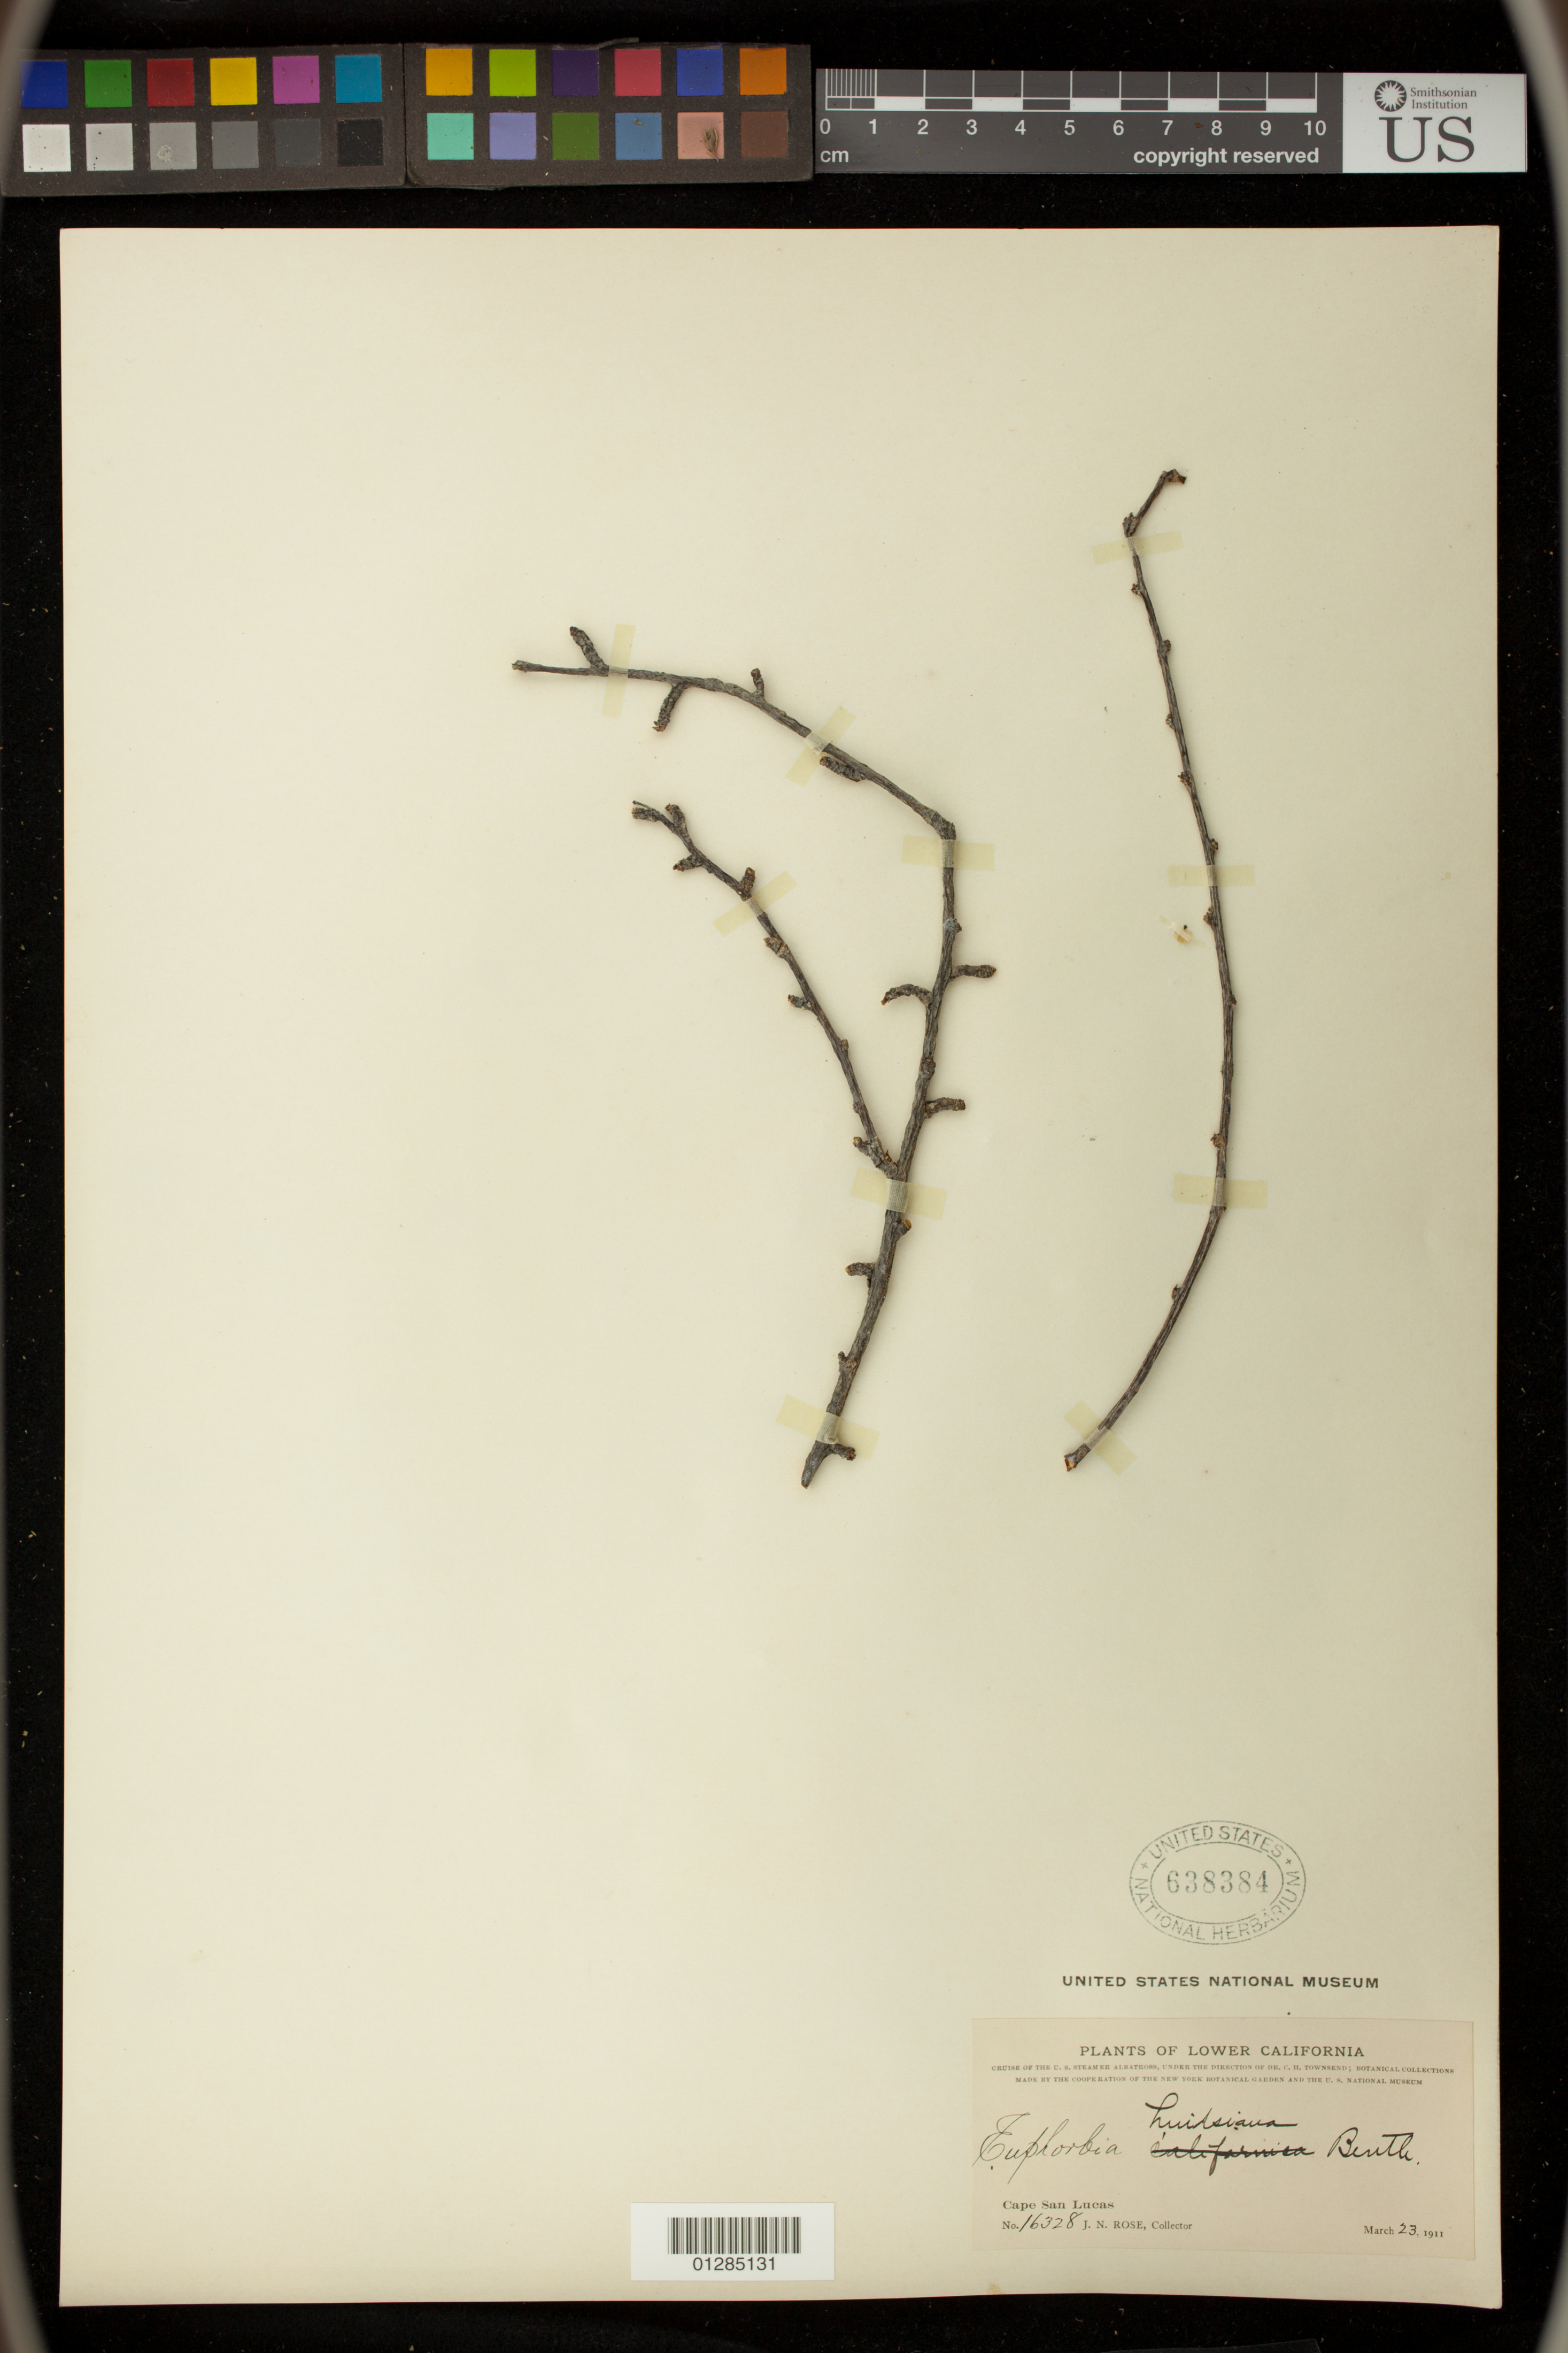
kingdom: Plantae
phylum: Tracheophyta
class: Magnoliopsida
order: Malpighiales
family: Euphorbiaceae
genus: Euphorbia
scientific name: Euphorbia californica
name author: Benth.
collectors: J. N. Rose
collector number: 16328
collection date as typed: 23 Mar 1911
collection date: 1911-03-23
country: Mexico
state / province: Baja California Sur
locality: Cape San Lucas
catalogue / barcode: US 638384